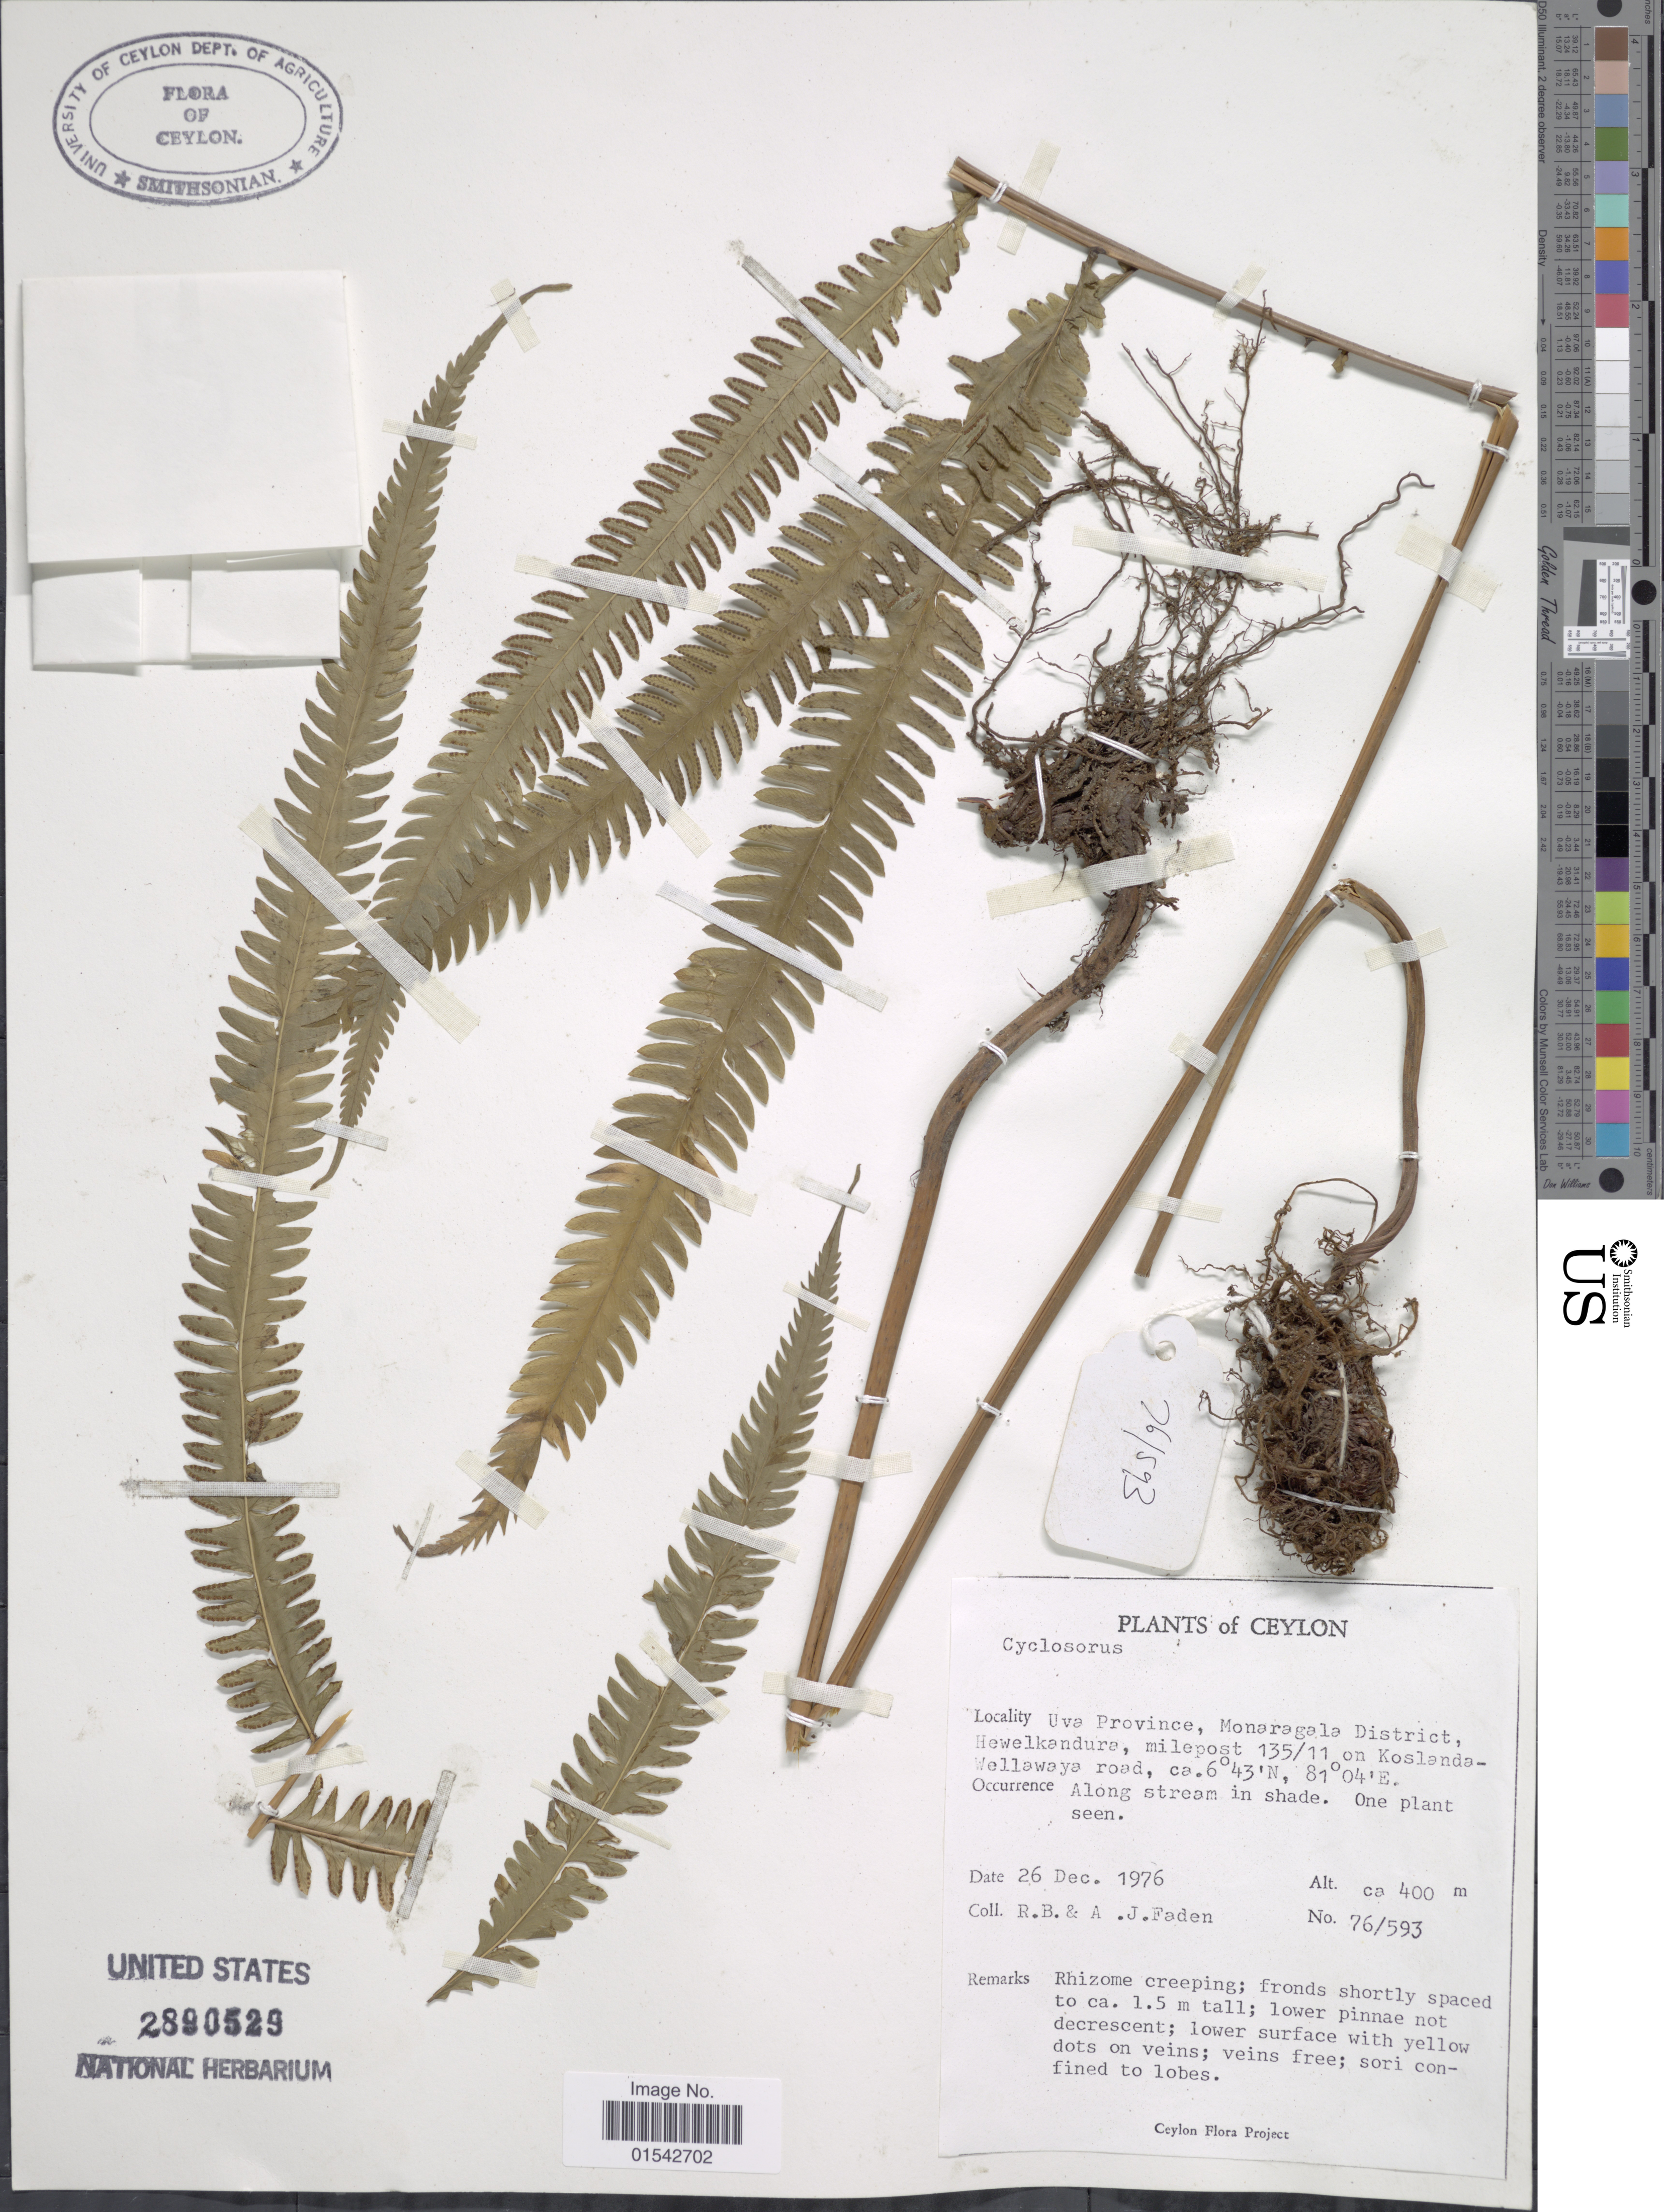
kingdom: Plantae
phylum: Tracheophyta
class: Polypodiopsida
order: Polypodiales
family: Thelypteridaceae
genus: Cyclosorus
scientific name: Cyclosorus sp.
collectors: R. B. Faden & A. J. Faden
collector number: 76/593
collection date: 1976-12-26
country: Sri Lanka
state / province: Uva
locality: Ceylon, Uva Province, Monaragala District, Hewelkandura, milepost 135/11 on Koslanda-Wellawaya road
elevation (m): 400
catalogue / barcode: US 2890529